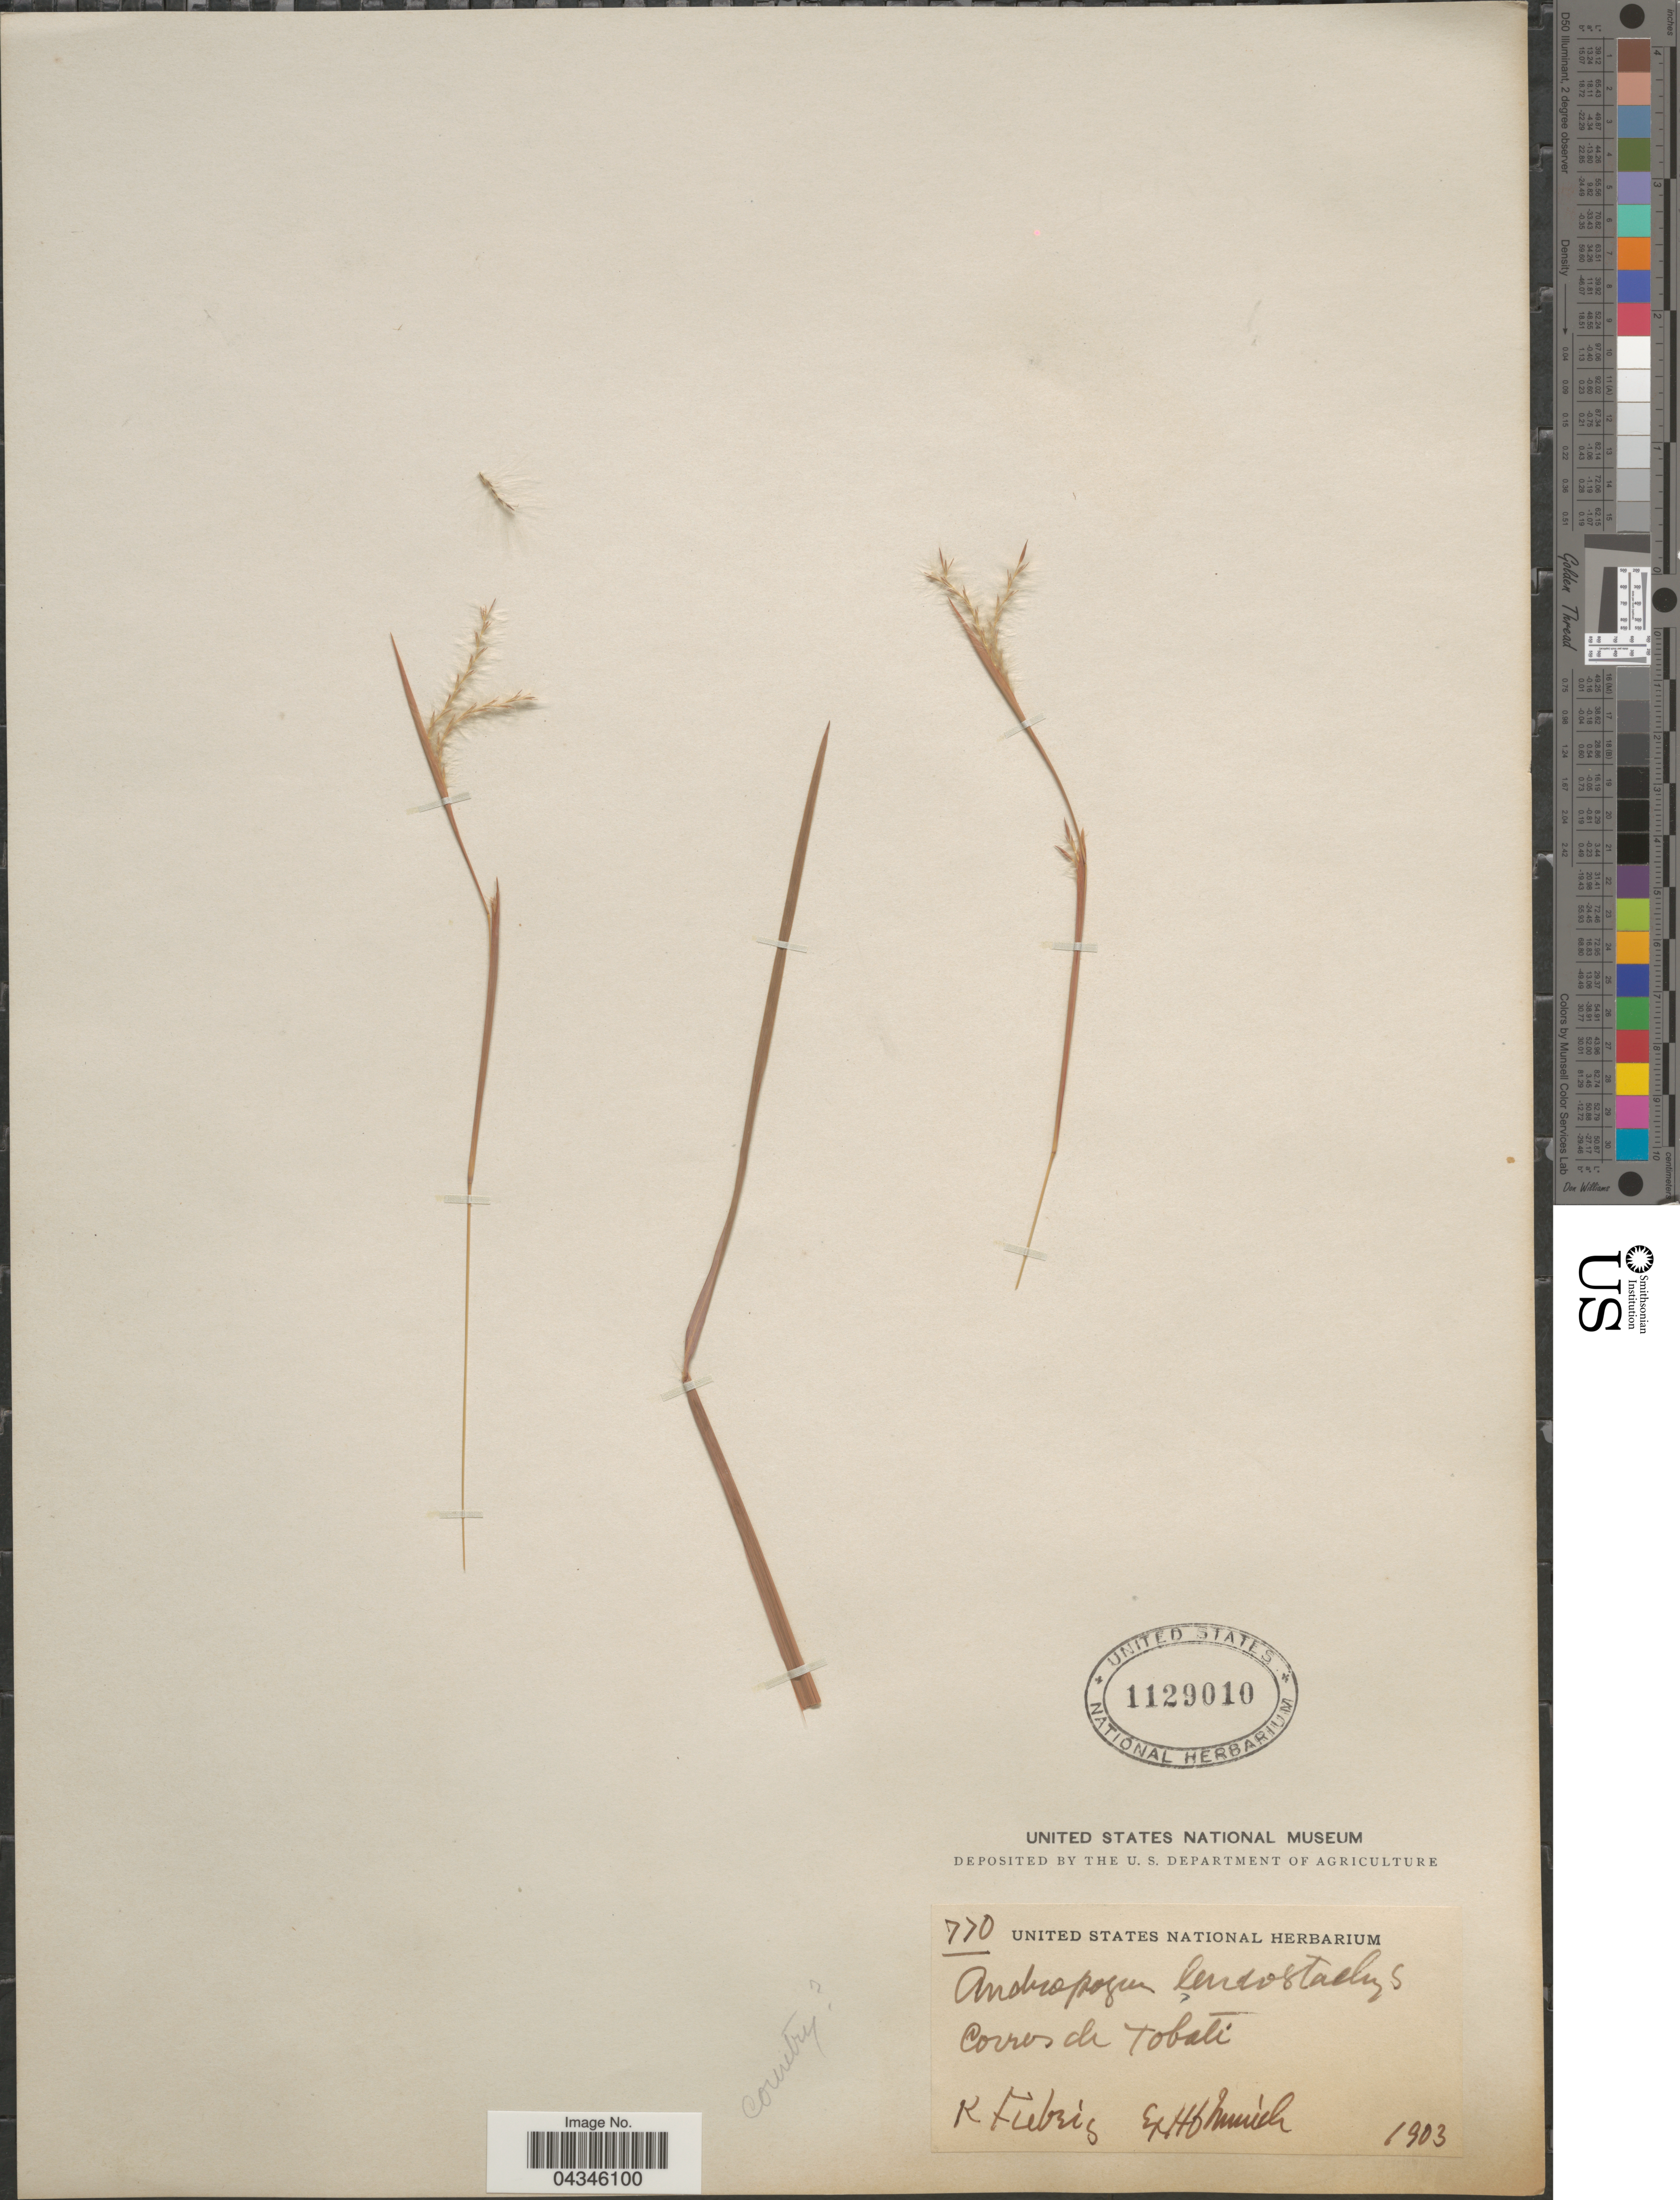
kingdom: Plantae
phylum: Tracheophyta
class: Liliopsida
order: Poales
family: Poaceae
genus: Andropogon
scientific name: Andropogon leucostachyus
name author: Kunth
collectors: K. Fiebrig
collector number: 770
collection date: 1903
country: Paraguay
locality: Cerros de Tobati.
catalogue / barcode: US 1129010